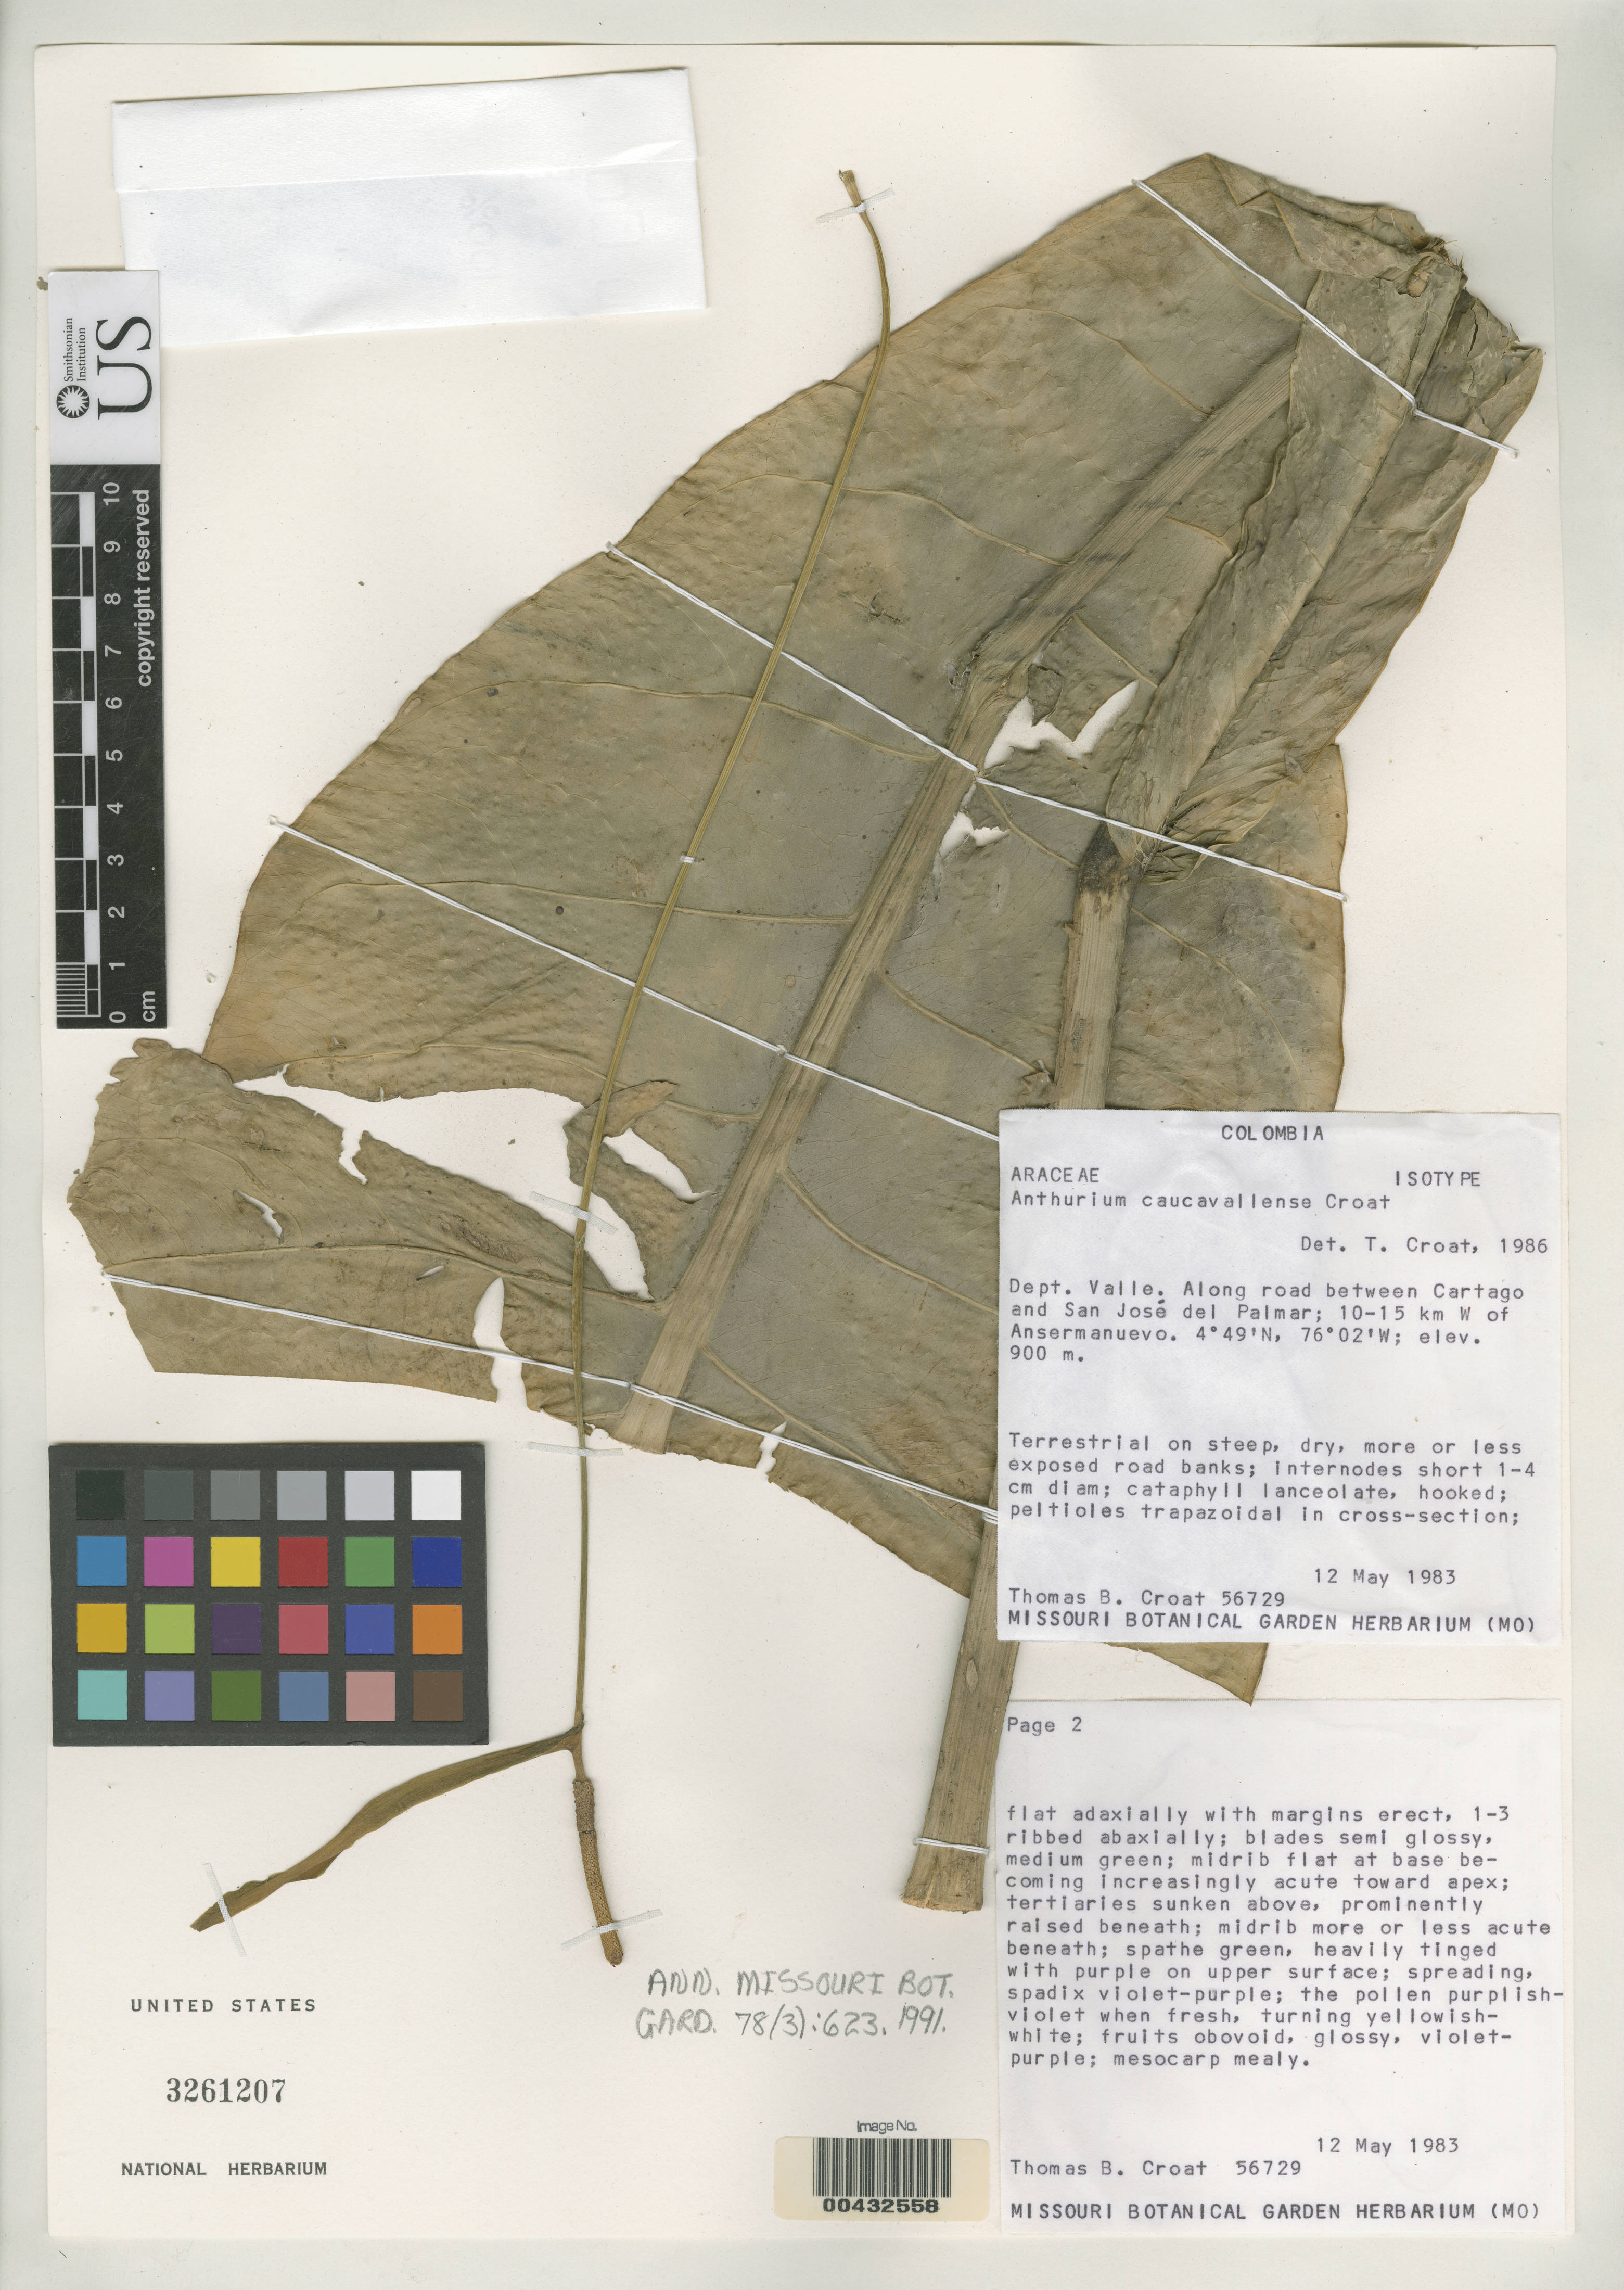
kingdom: Plantae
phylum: Tracheophyta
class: Liliopsida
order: Alismatales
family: Araceae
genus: Anthurium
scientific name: Anthurium caucavallense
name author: Croat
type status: Isotype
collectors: T. B. Croat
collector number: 56729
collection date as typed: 12 May 1983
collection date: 1983-05-12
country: Colombia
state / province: Valle del Cauca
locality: Along road between Cartagom & San Jose del Palmar, 10-15 km W of AnsermaNuevo.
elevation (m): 900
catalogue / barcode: US 3261207